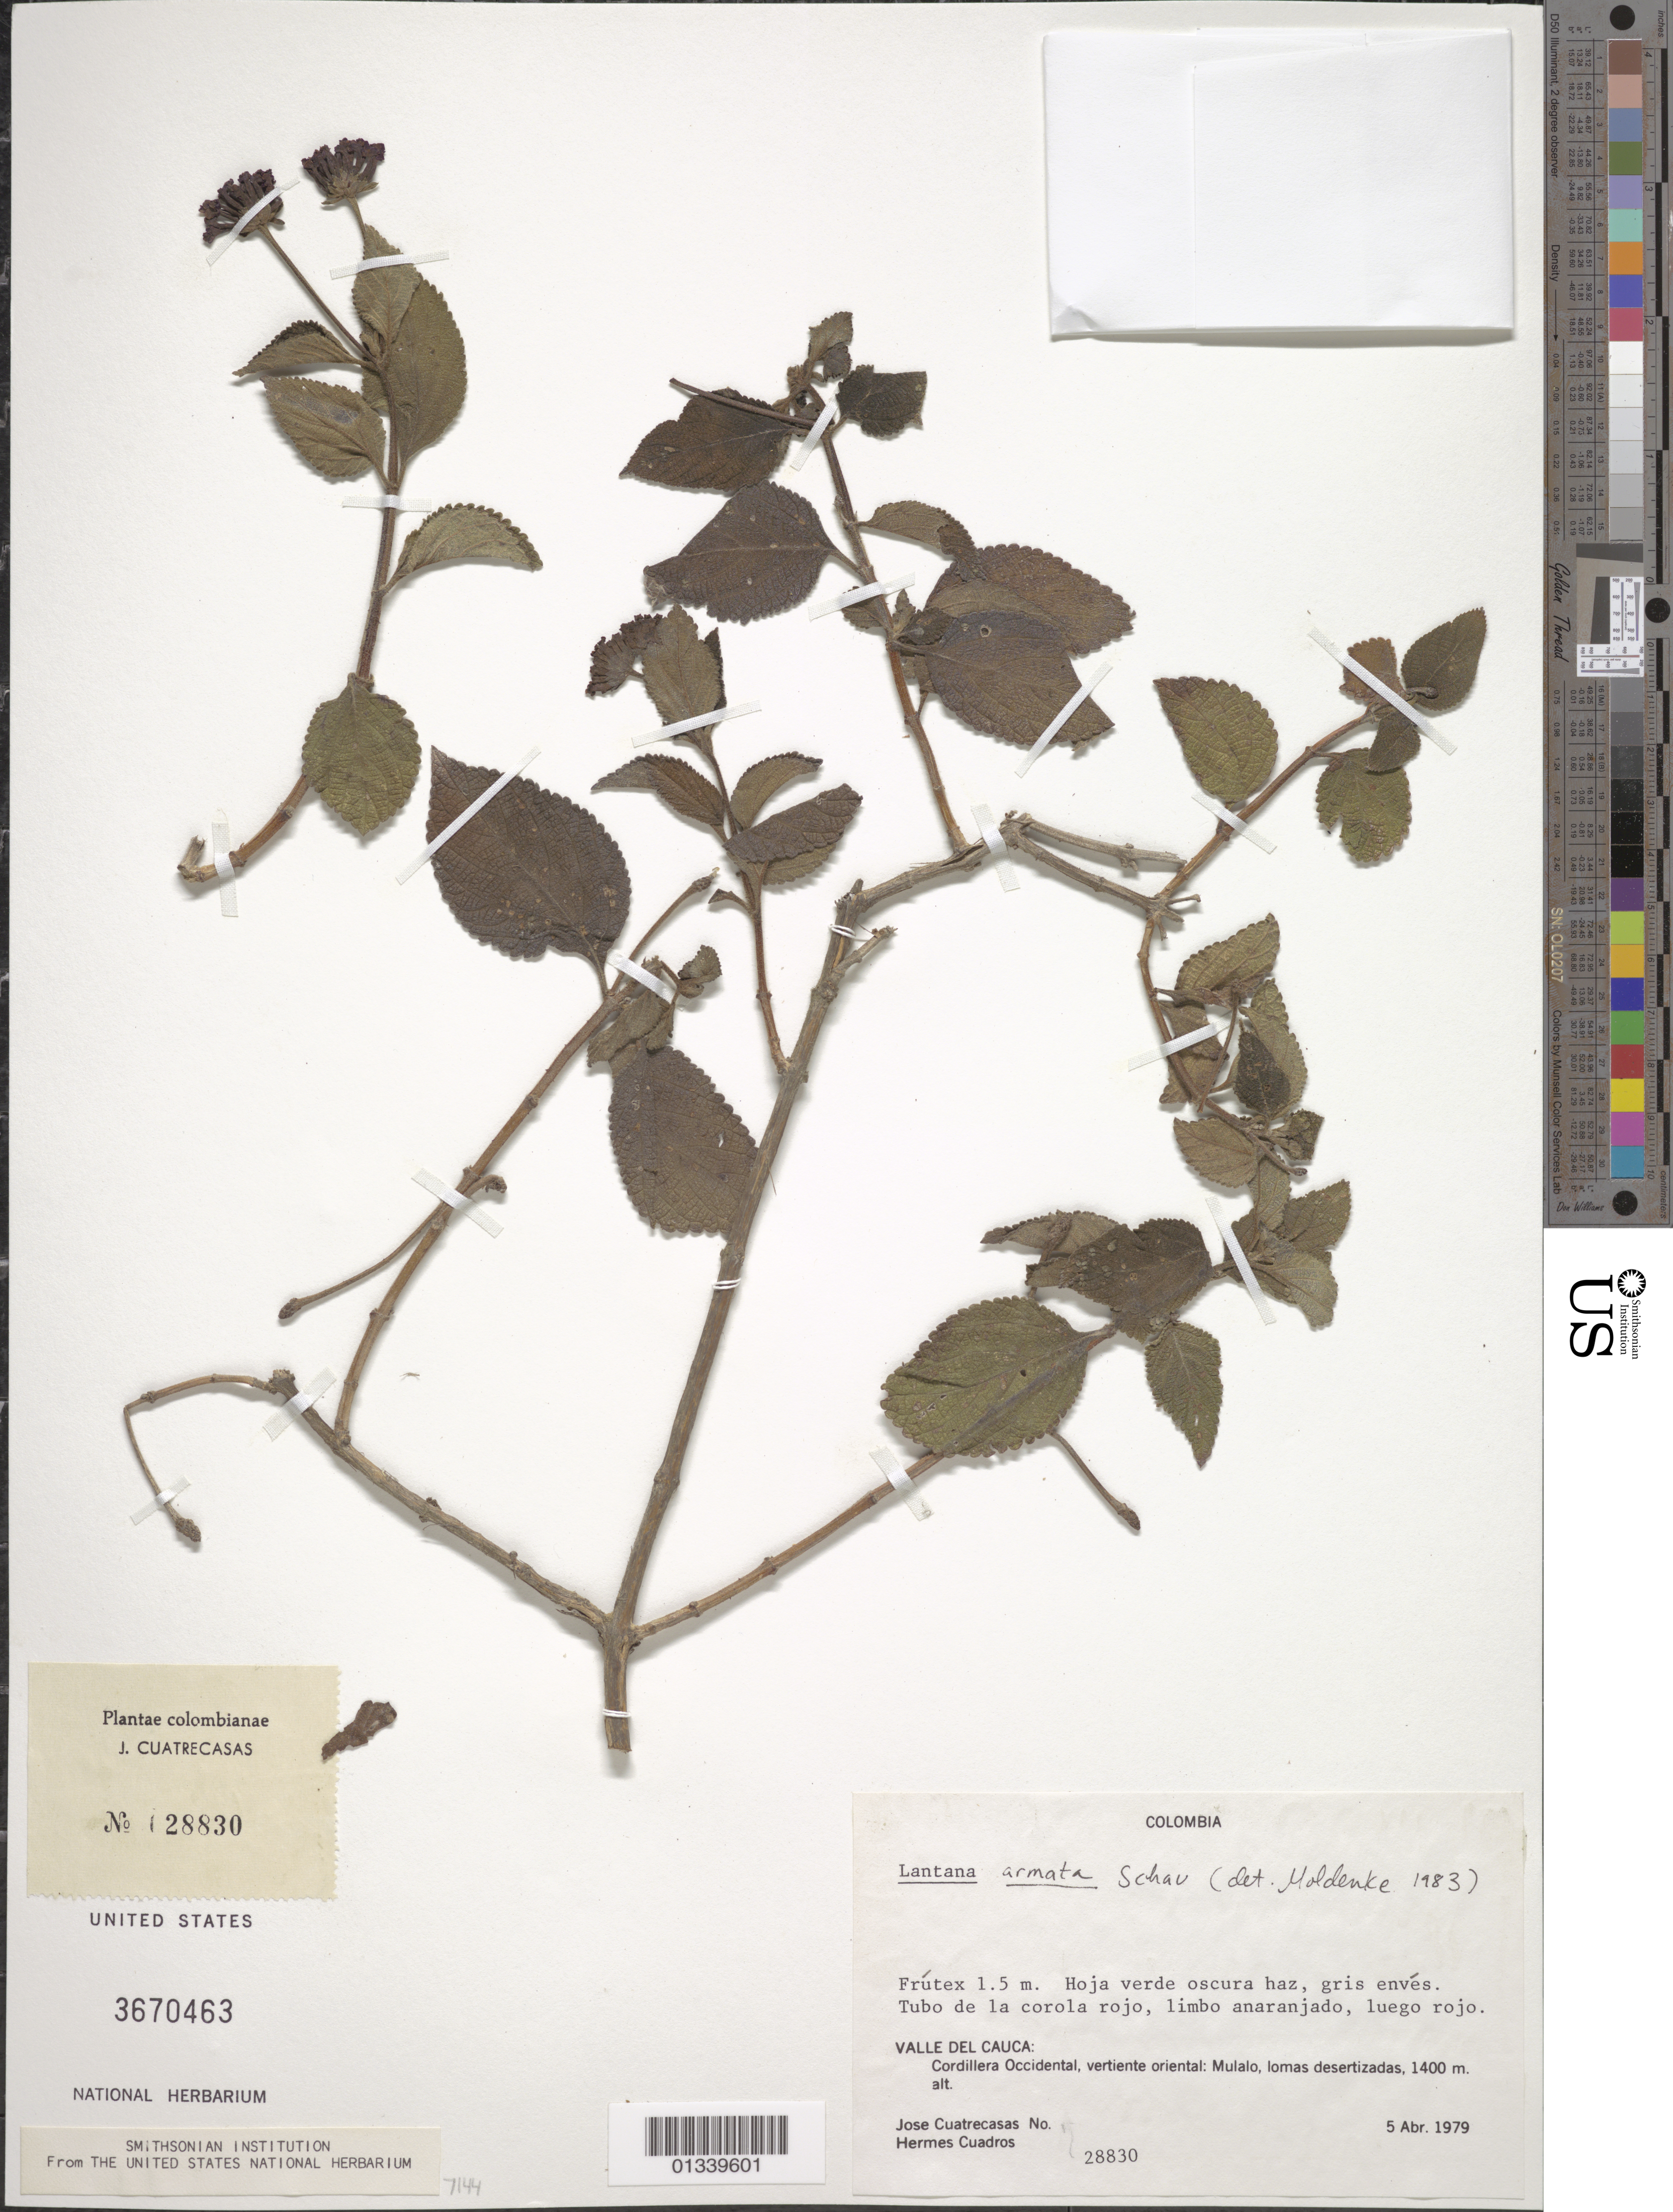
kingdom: Plantae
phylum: Tracheophyta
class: Magnoliopsida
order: Lamiales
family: Verbenaceae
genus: Lantana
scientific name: Lantana x armata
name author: Schauer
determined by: Moldenke, H. N.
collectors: J. Cuatrecasas & H. Cuadros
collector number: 28830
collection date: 1979-04-05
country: Colombia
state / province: Valle del Cauca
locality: Cordillera Occidental, vertiente oriental: Mulalo, lomas desertizadas.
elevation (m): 1400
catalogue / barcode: US 3670463